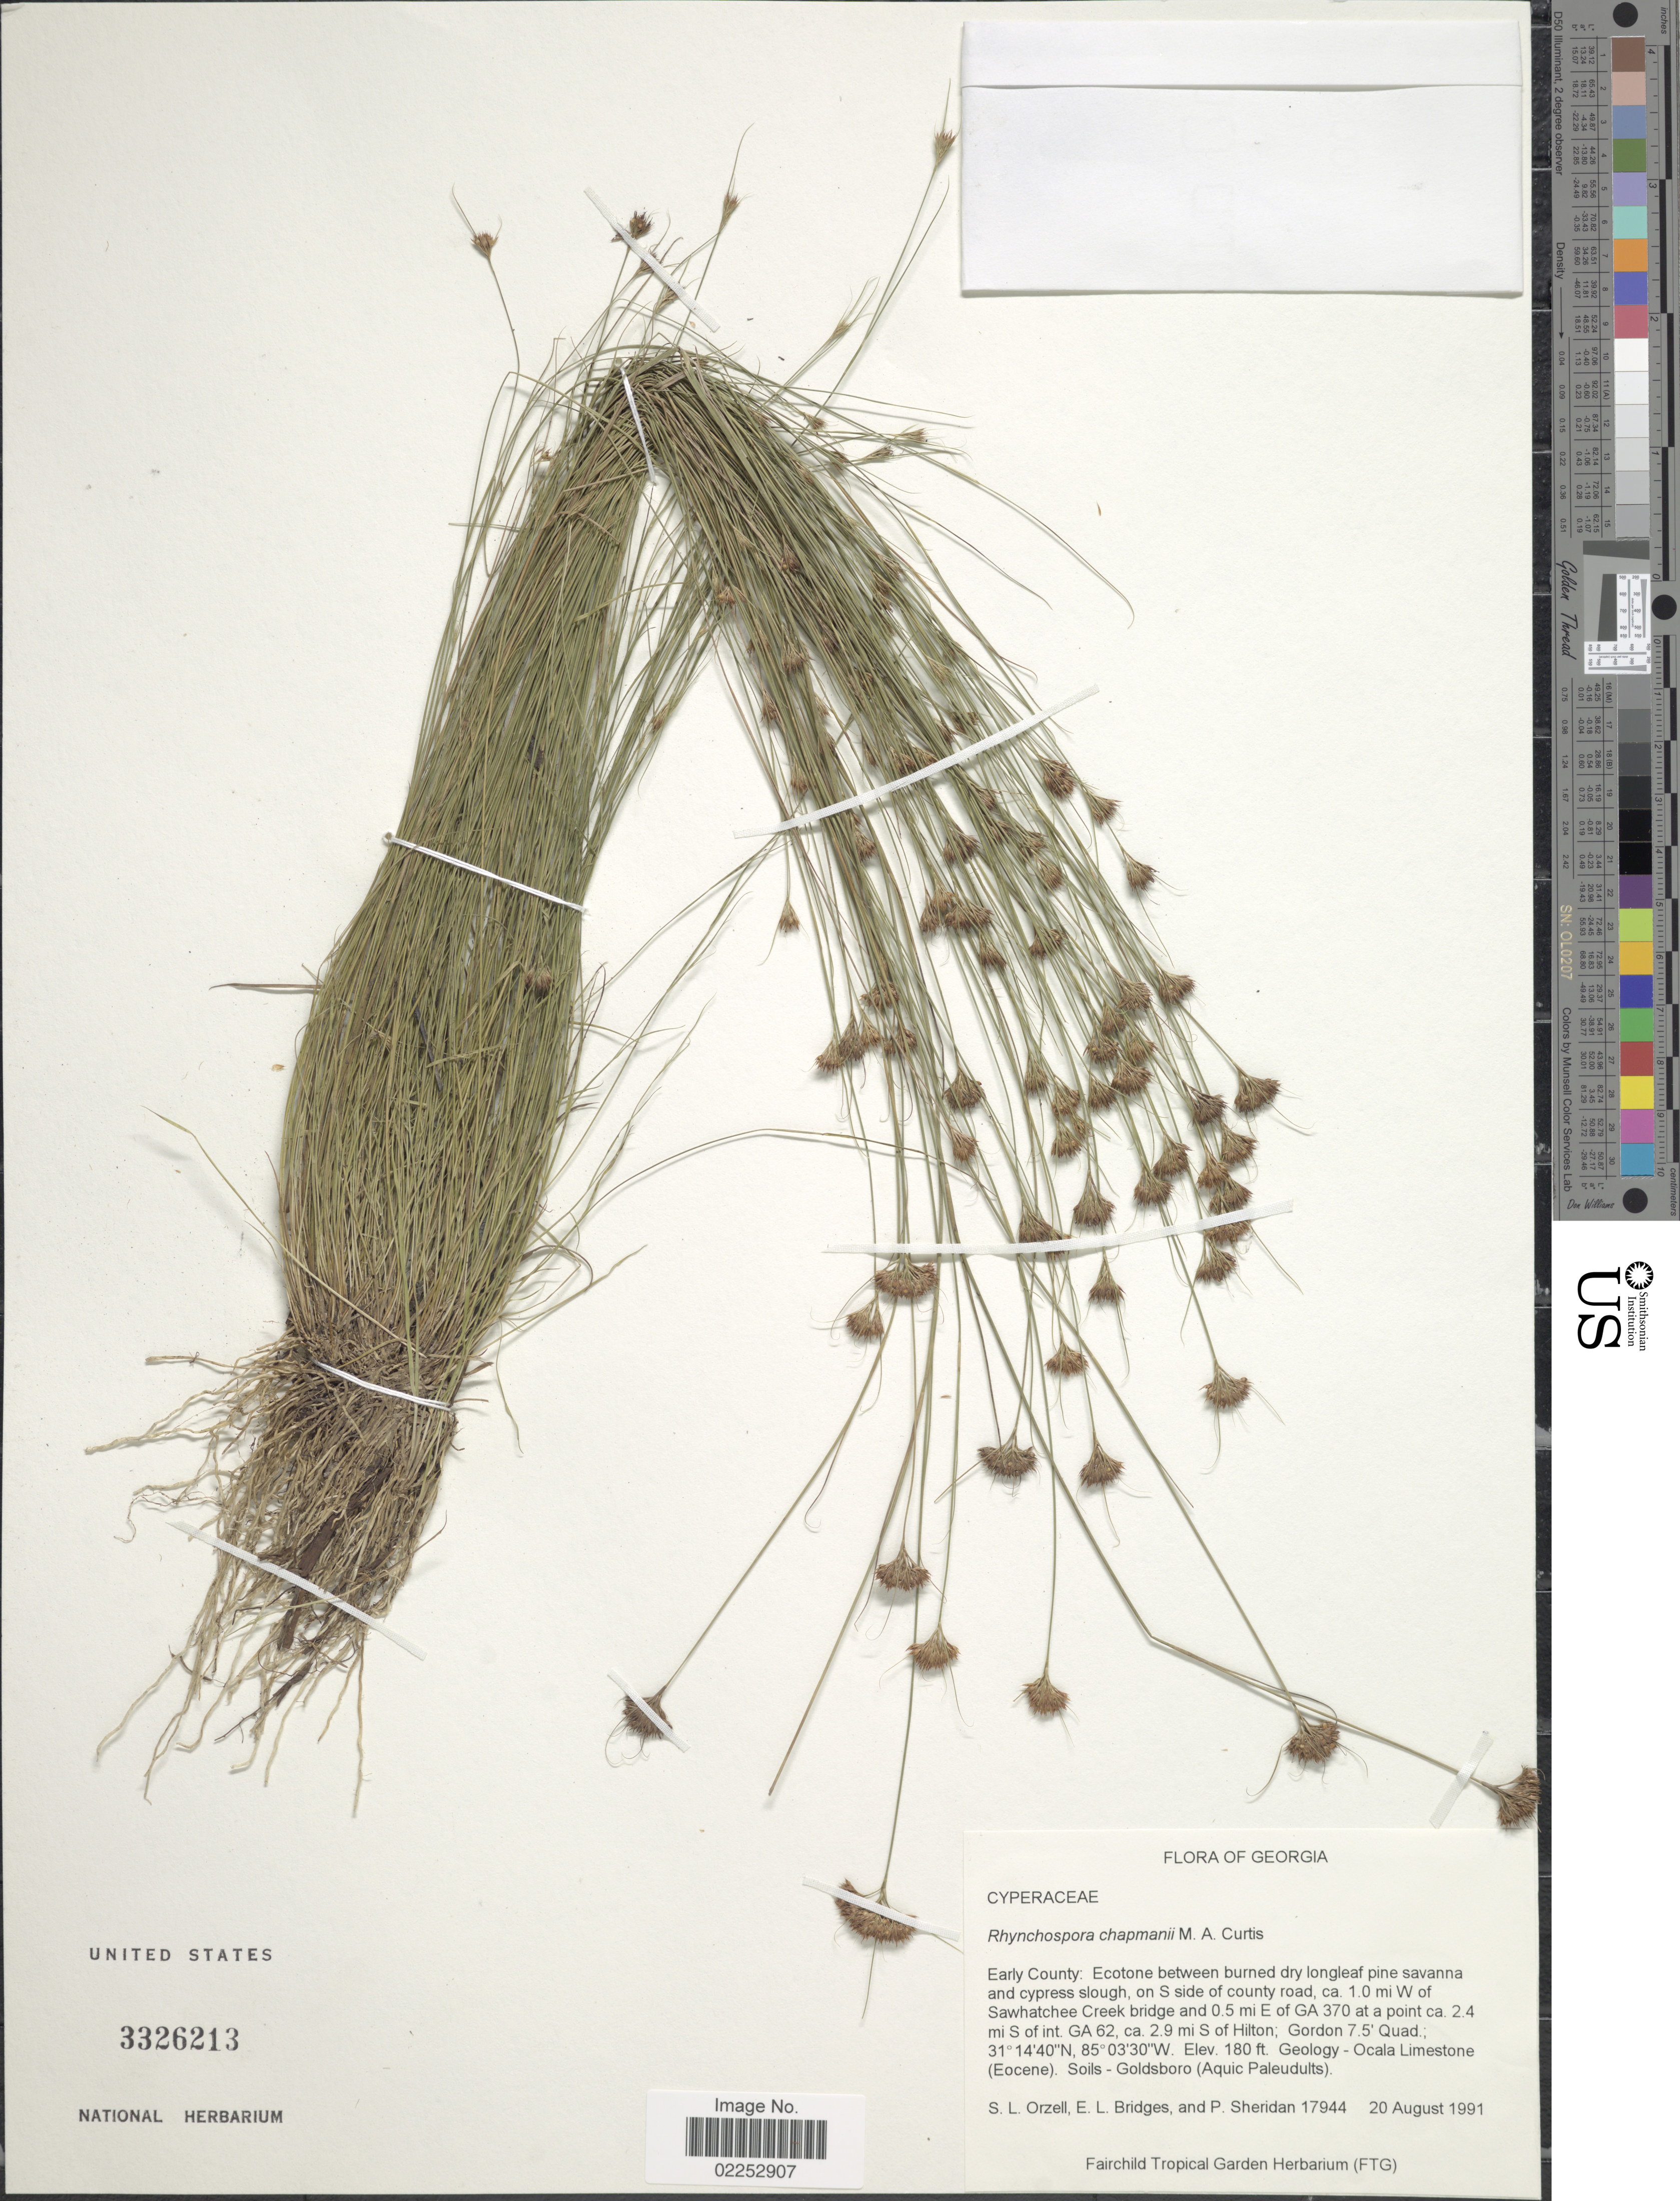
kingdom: Plantae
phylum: Tracheophyta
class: Liliopsida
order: Poales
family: Cyperaceae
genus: Rhynchospora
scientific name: Rhynchospora chapmanii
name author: M.A. Curtis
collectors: S. Orzell, E. Bridges & P. Sheridan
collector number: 17944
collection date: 1991-08-20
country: United States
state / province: Georgia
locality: Early County: on S side of county road, ca. 1.0 mi W of Sawchatchee Creek bridge and 0.5 mi E of GA 370 at a point ca. 2.4 mi S of int. GA 62, ca. 2.9 mi S of Hilton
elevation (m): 55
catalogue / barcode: US 3326213